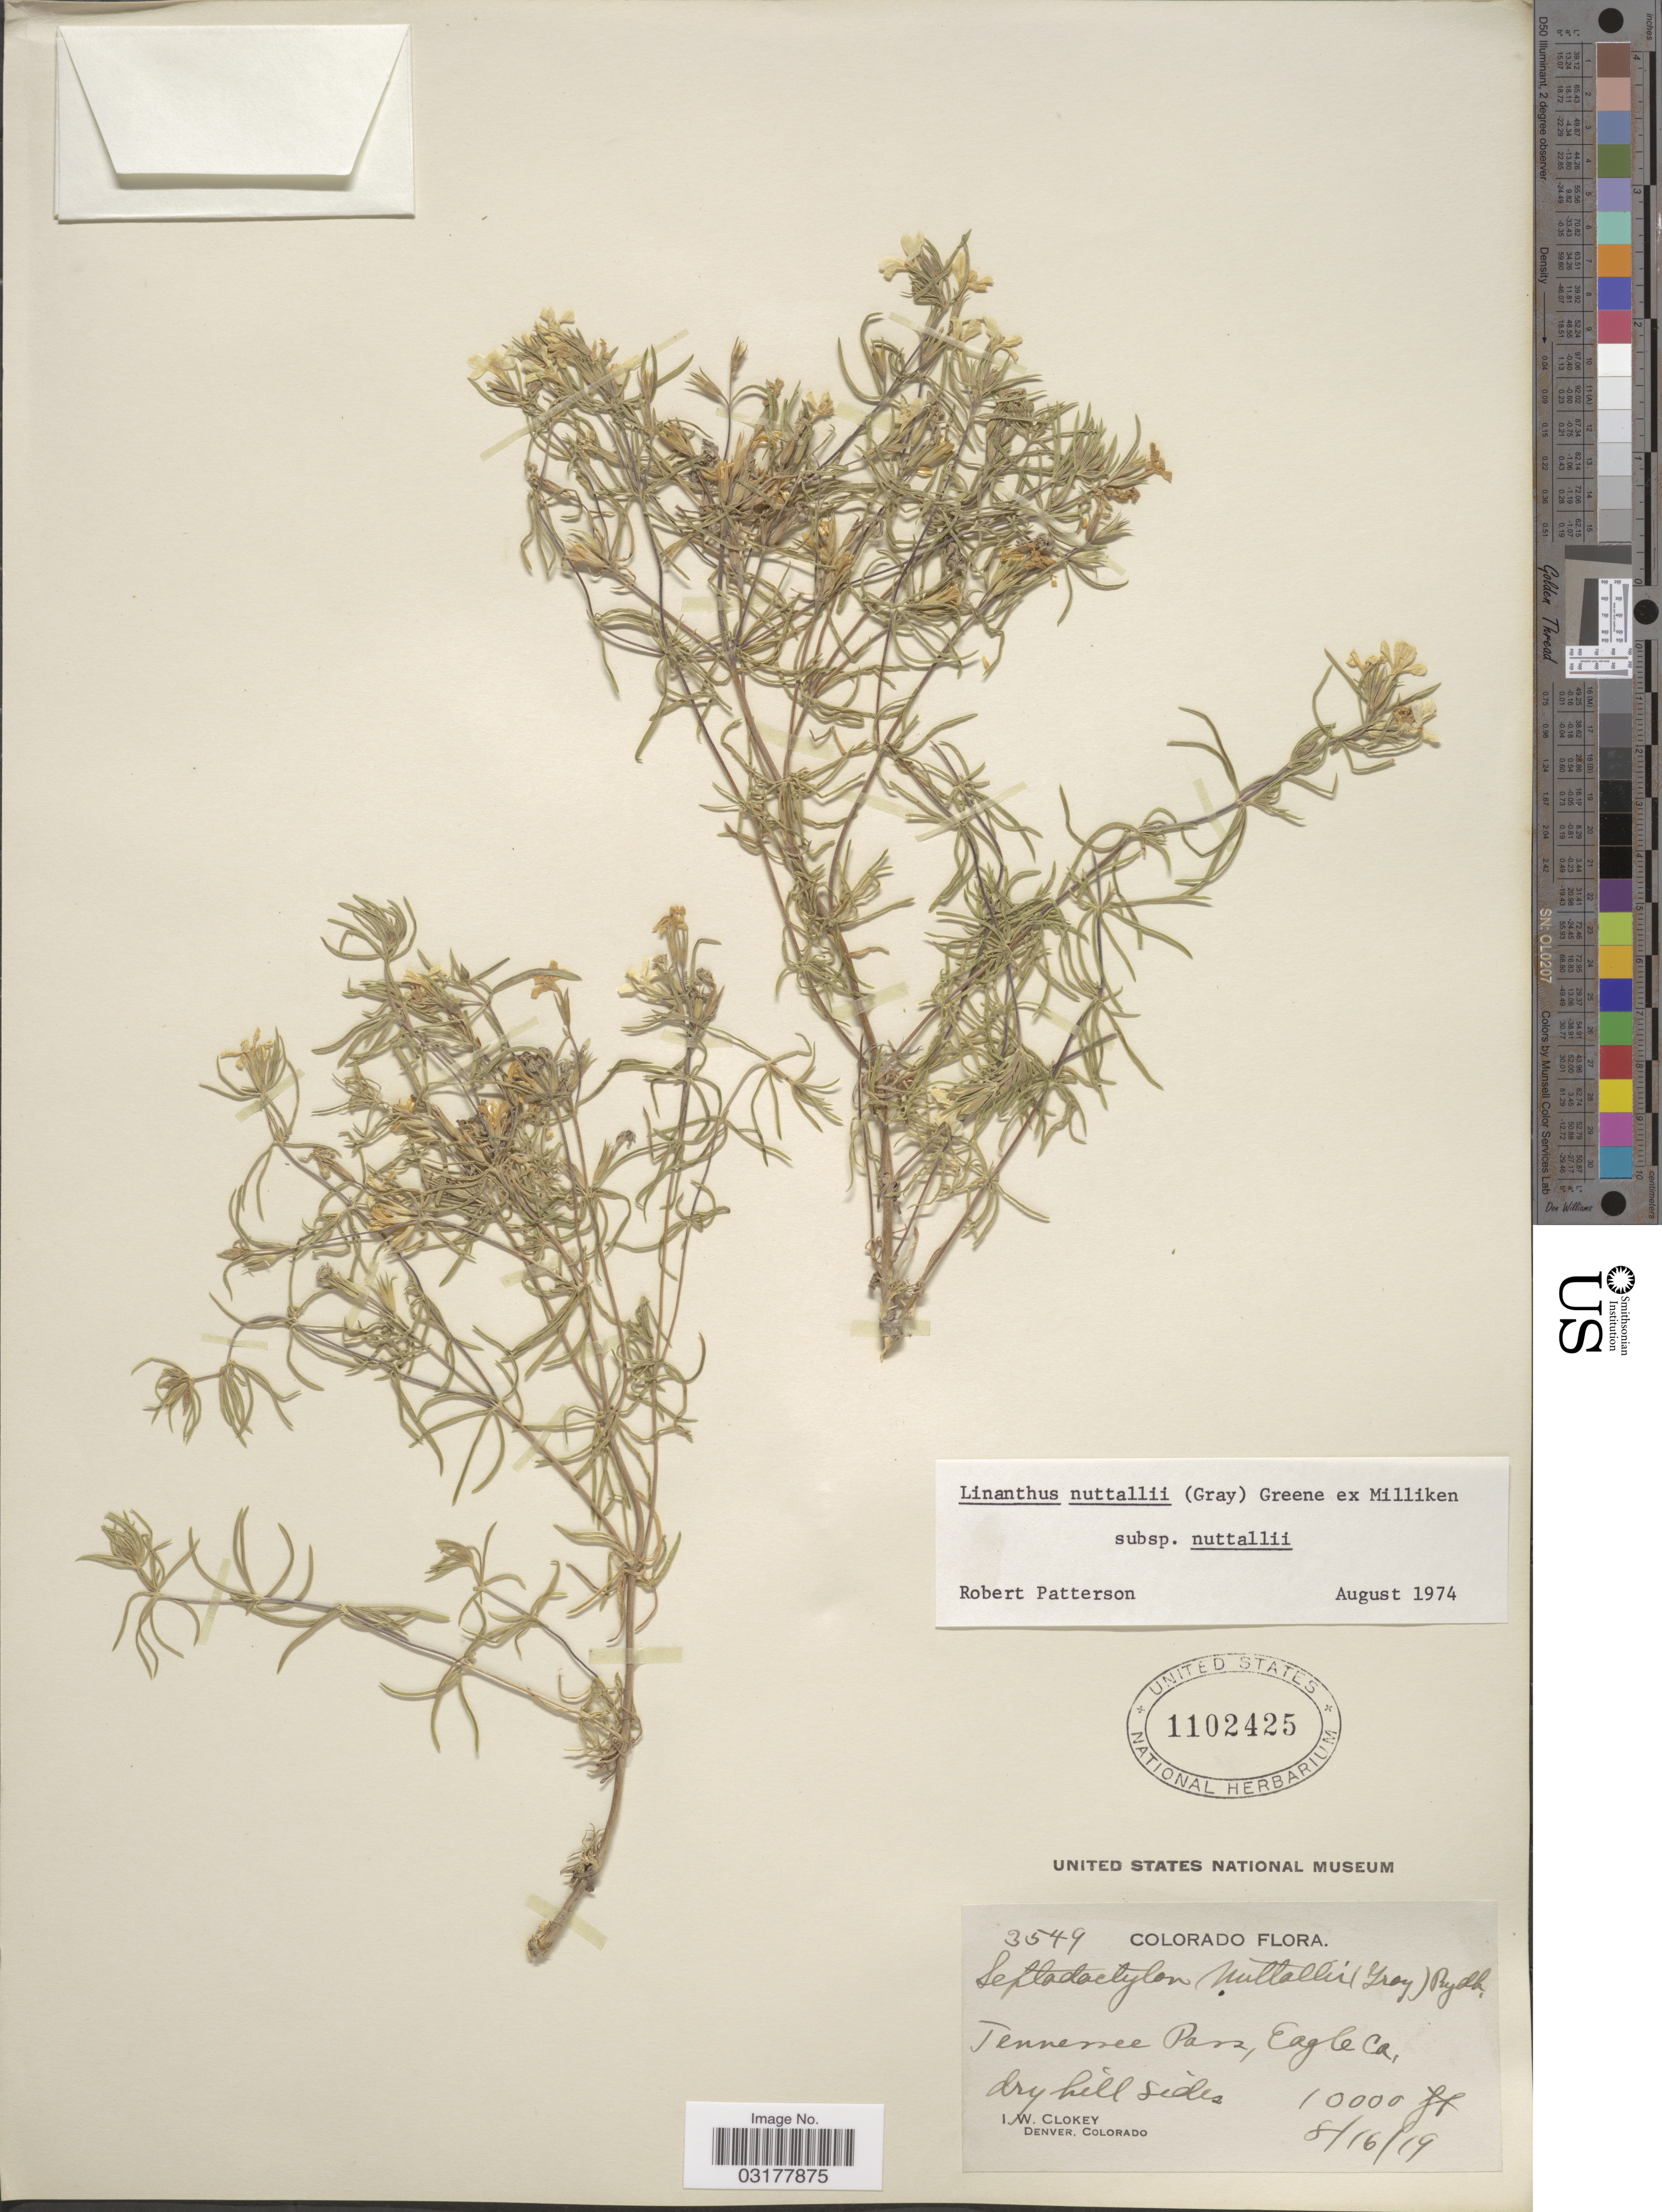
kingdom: Plantae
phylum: Tracheophyta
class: Magnoliopsida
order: Ericales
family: Polemoniaceae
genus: Leptosiphon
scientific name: Leptosiphon nuttallii subsp. nuttallii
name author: (A. Gray) J.M. Porter & L.A. Johnson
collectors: I. W. Clokey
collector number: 3549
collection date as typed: Transcribed d/m/y: 16/8/19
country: United States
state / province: Colorado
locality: Tennessee Park, Eagle Co.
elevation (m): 3048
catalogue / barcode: US 1102425